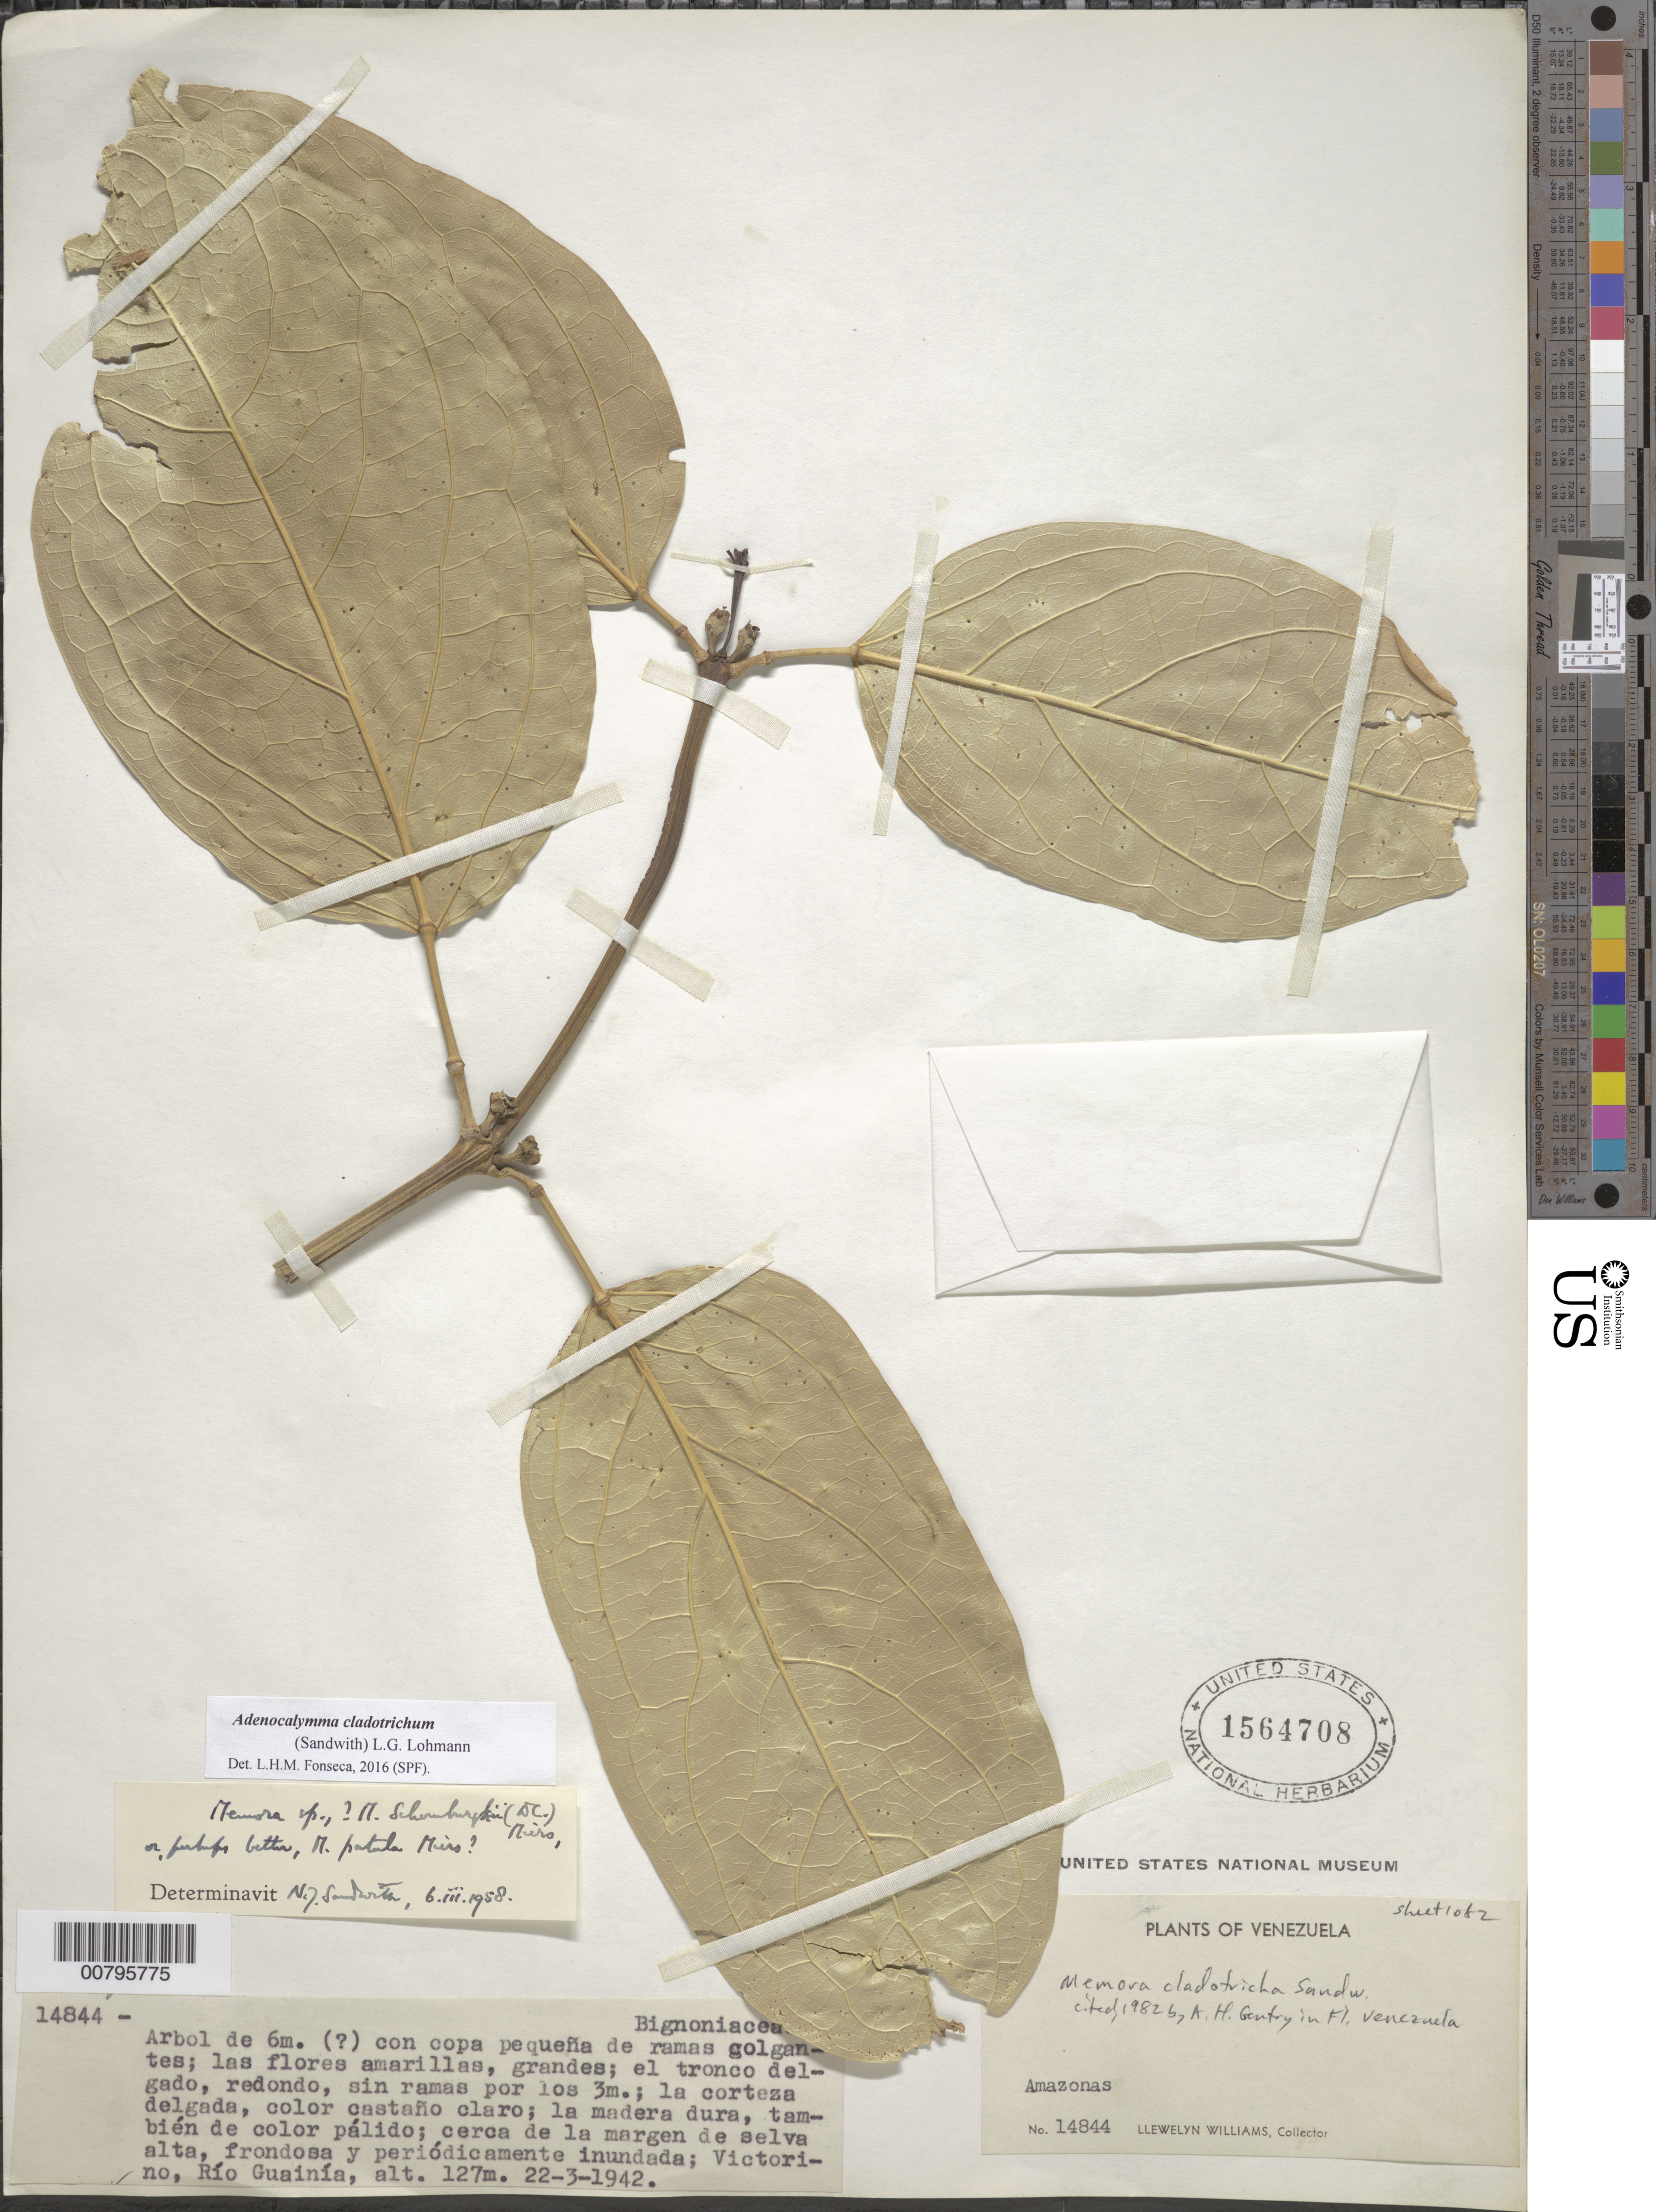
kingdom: Plantae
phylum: Tracheophyta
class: Magnoliopsida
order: Lamiales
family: Bignoniaceae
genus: Adenocalymma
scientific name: Adenocalymma cladotrichum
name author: (Sandwith) L.G. Lohmann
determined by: Fonseca, L. H. M.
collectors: Ll. Williams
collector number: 14844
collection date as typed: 22-Mar-42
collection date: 1942-03-22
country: Venezuela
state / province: Amazonas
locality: Victorino, Río Guainía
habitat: Margen de selva alta, frondosa y periodicamente inundada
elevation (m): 127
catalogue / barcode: US 1564708